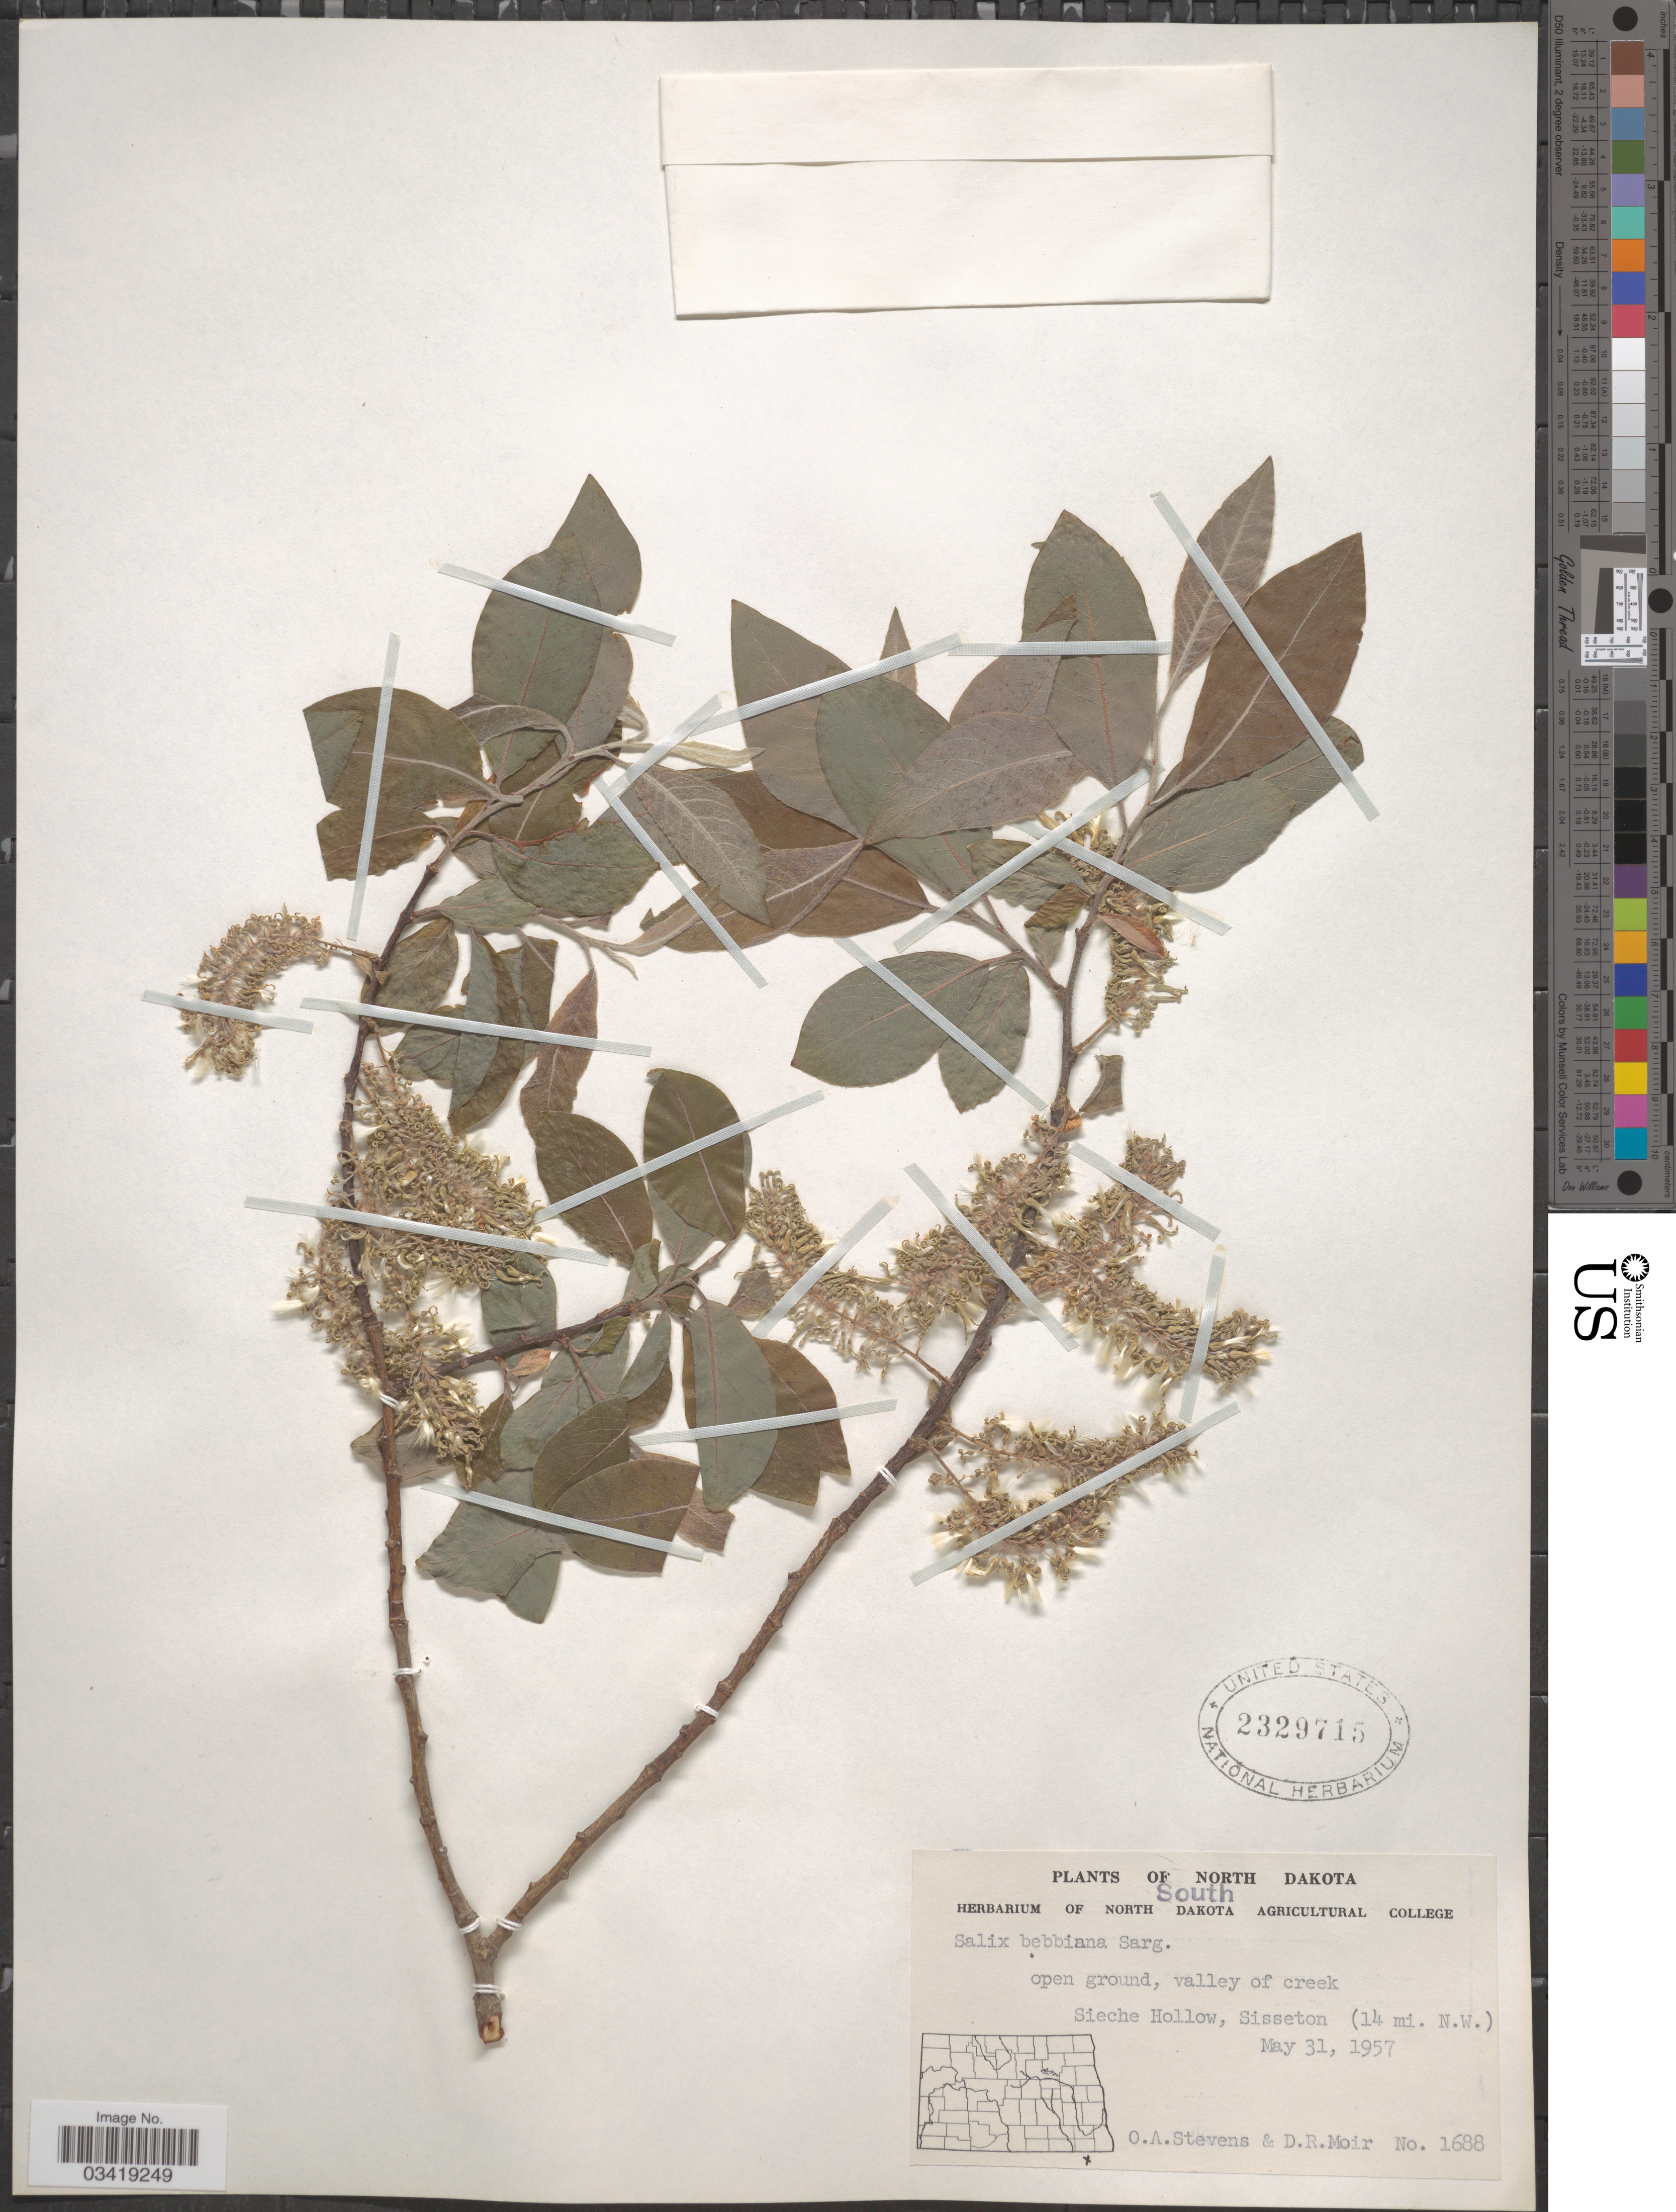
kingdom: Plantae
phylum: Tracheophyta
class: Magnoliopsida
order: Malpighiales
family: Salicaceae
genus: Salix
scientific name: Salix bebbiana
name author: Sarg.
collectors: O. A. Stevens & D. Moir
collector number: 1688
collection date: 1957-05-31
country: United States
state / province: North Dakota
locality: South. [unsure placement] Open ground, valley of creek Sieche Hollow, Sisseton (14 mi. N.W.),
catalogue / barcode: US 2329715